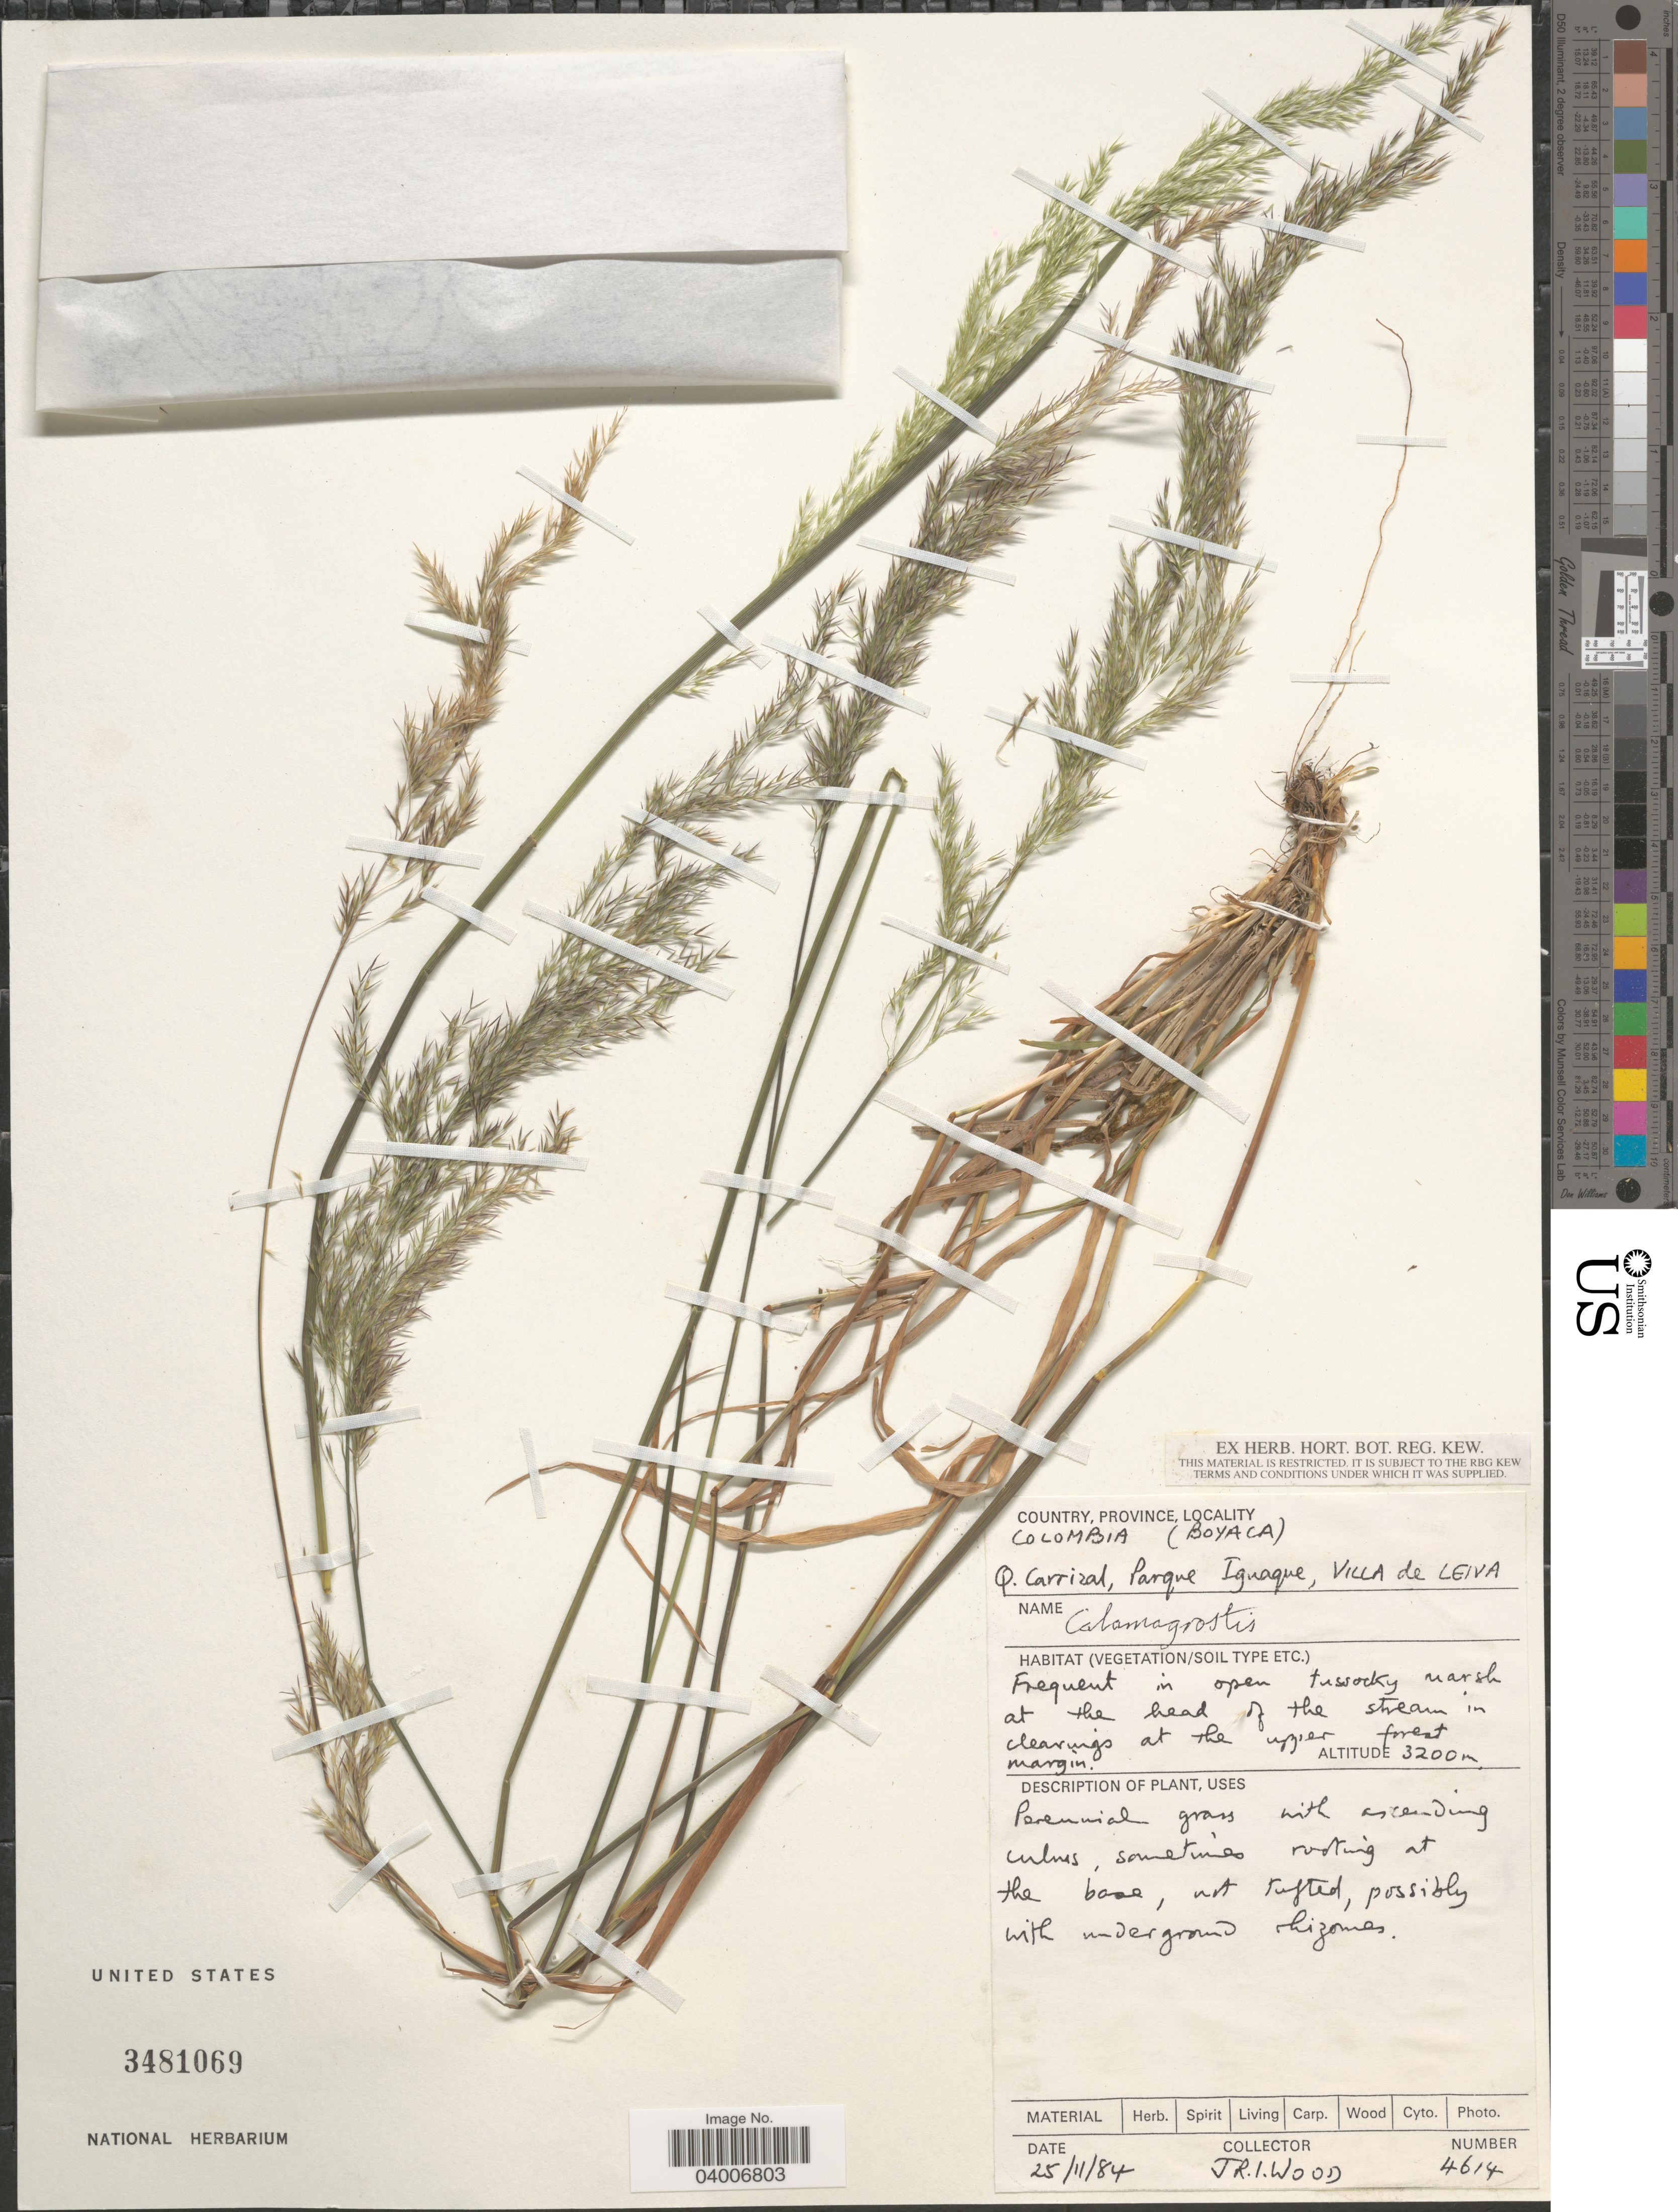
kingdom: Plantae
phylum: Tracheophyta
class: Liliopsida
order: Poales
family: Poaceae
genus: Cinnagrostis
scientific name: Cinnagrostis sp.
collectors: J. R. I. Wood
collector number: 4614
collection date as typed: Transcribed d/m/y: 25/11/84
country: Colombia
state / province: Boyacá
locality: Q. Carrizal, Parque Ignaque, Villa de Leiva. Frequent in open tussocky marsh at the head of the stream in clearings at the upper forest margin.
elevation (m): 3200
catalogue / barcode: US 3481069